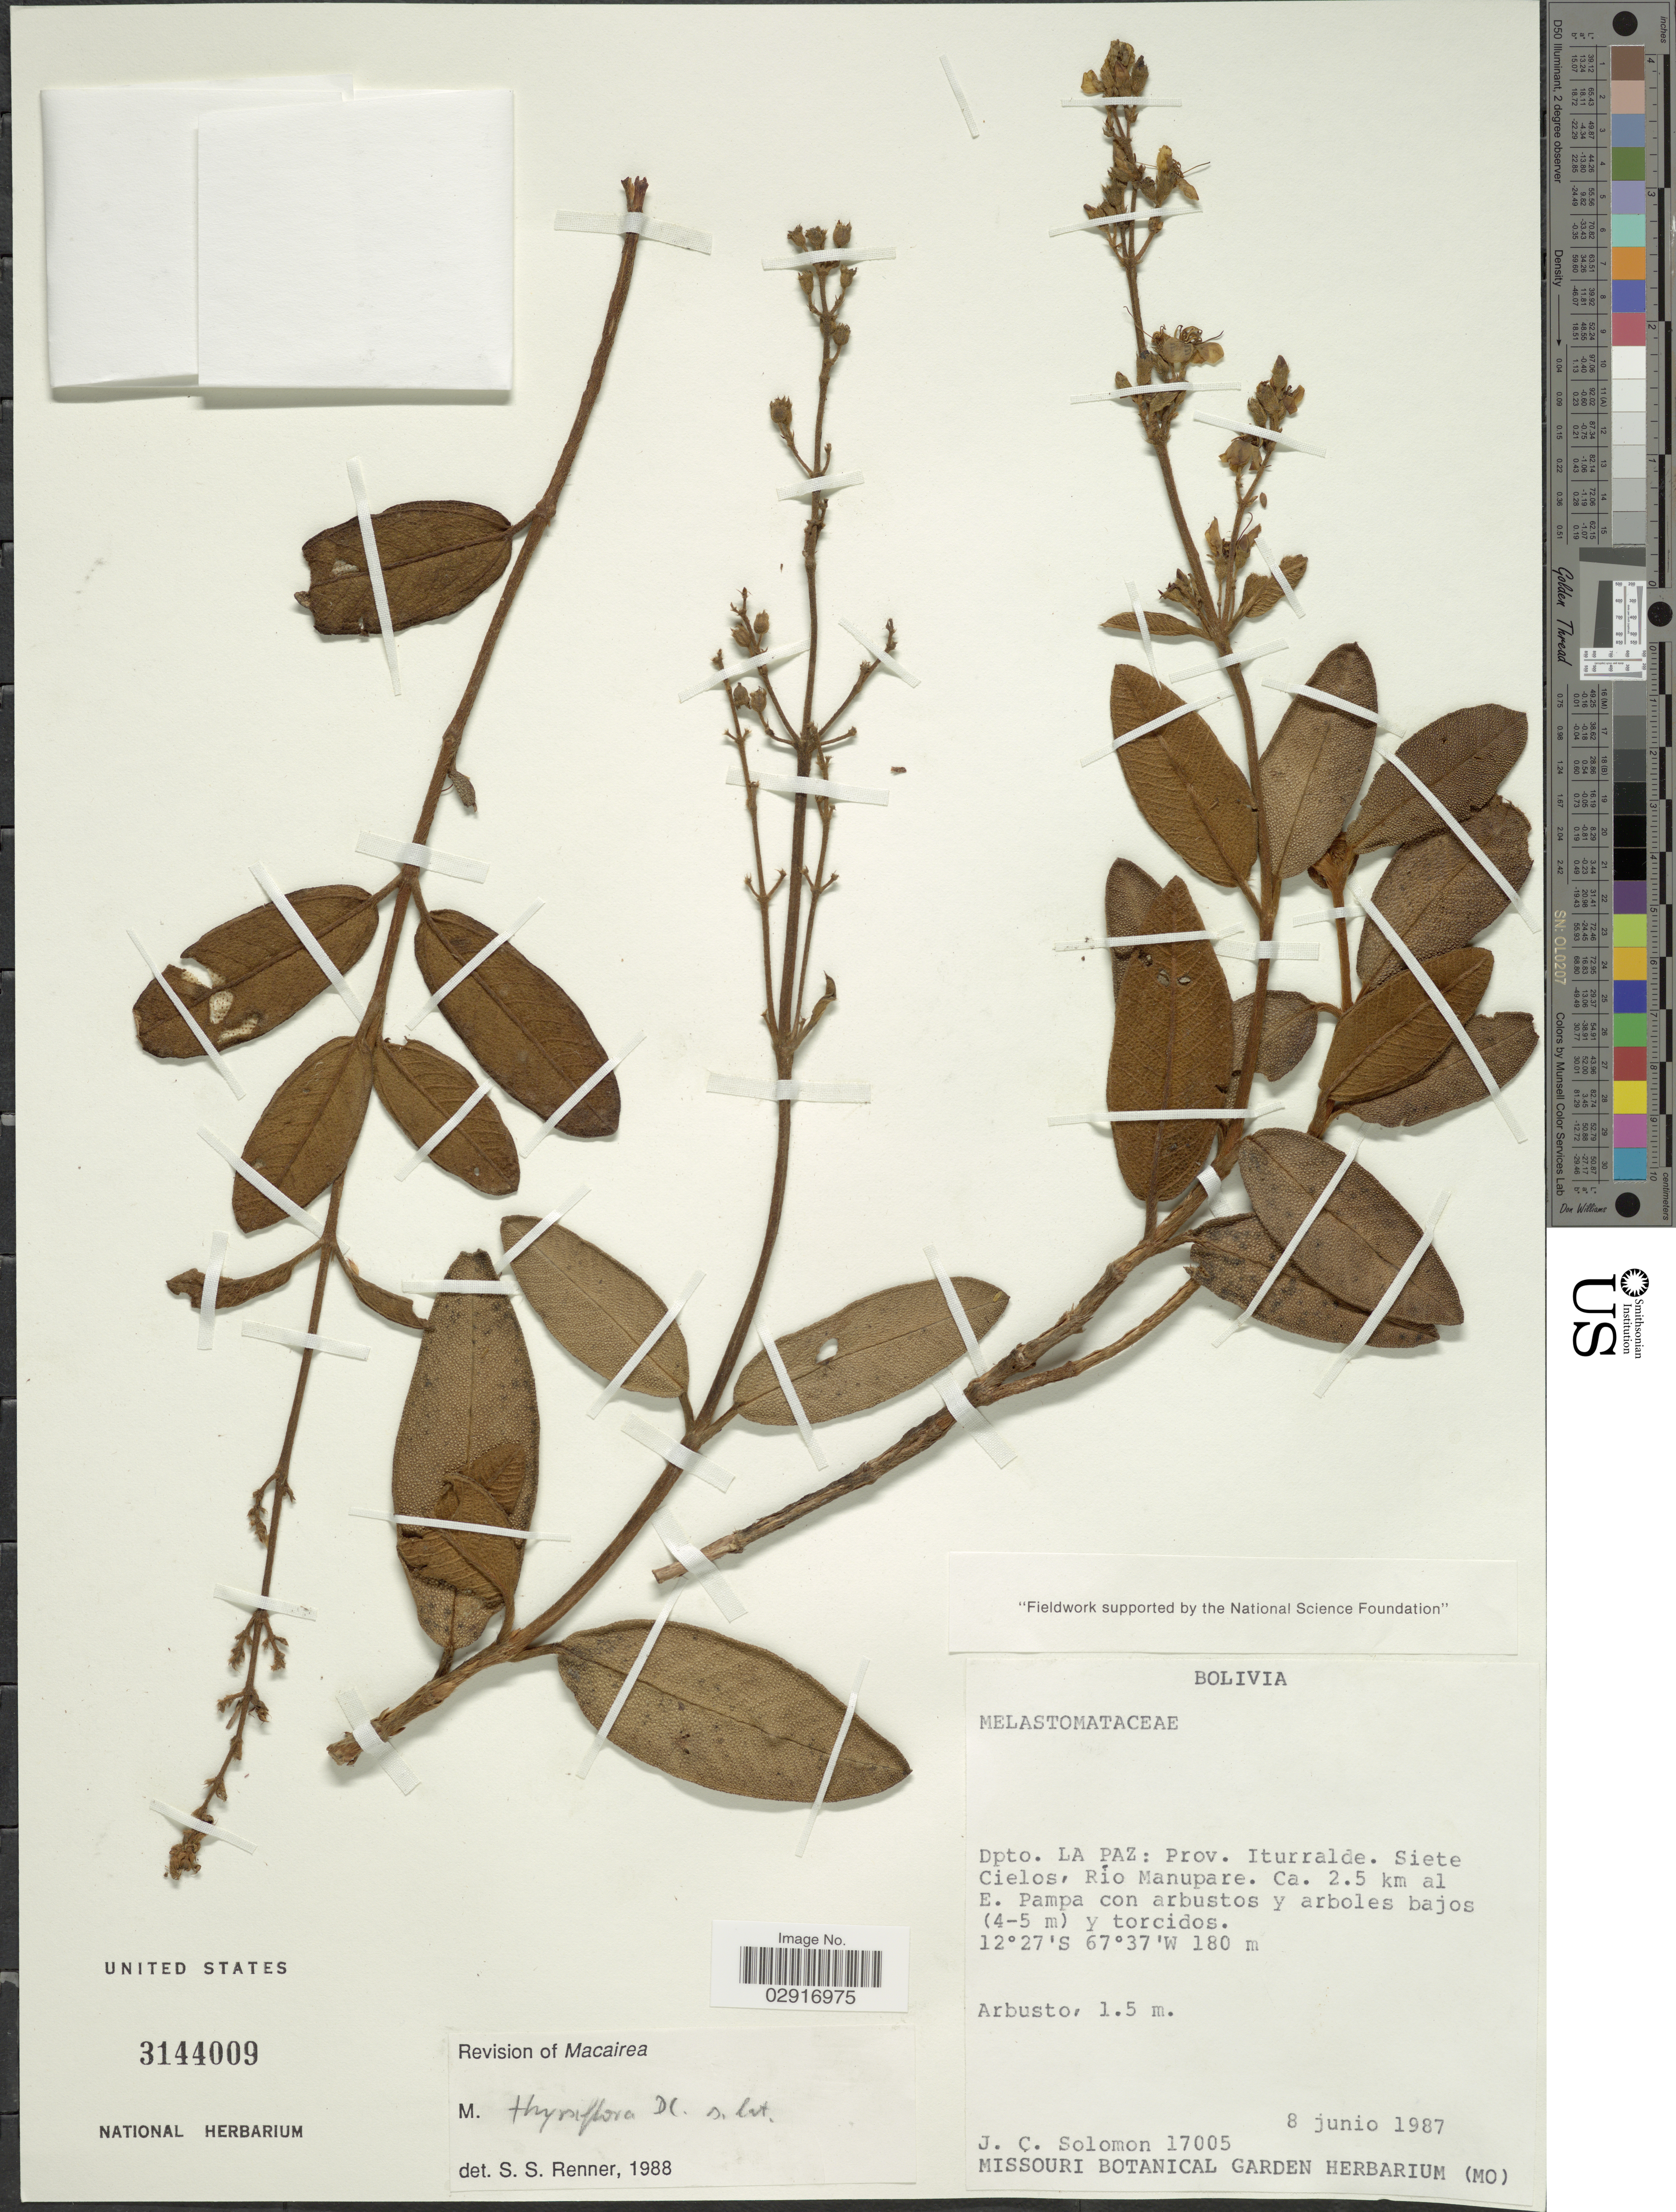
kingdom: Plantae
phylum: Tracheophyta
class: Magnoliopsida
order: Myrtales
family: Melastomataceae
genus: Macairea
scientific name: Macairea aspera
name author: N.E. Br.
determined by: Nunes da Silva, Diego, (RB), Jardim Botanico do Rio de Janeiro - Herbario (BRAZIL)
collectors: J. C. Solomon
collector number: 17005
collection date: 1987-06-08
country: Bolivia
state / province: La Paz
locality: Dpto. La Paz: Prov. Iturralde. Siete Cielos, Río Manupare. Ca. 2.5 km al E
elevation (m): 180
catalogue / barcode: US 3144009